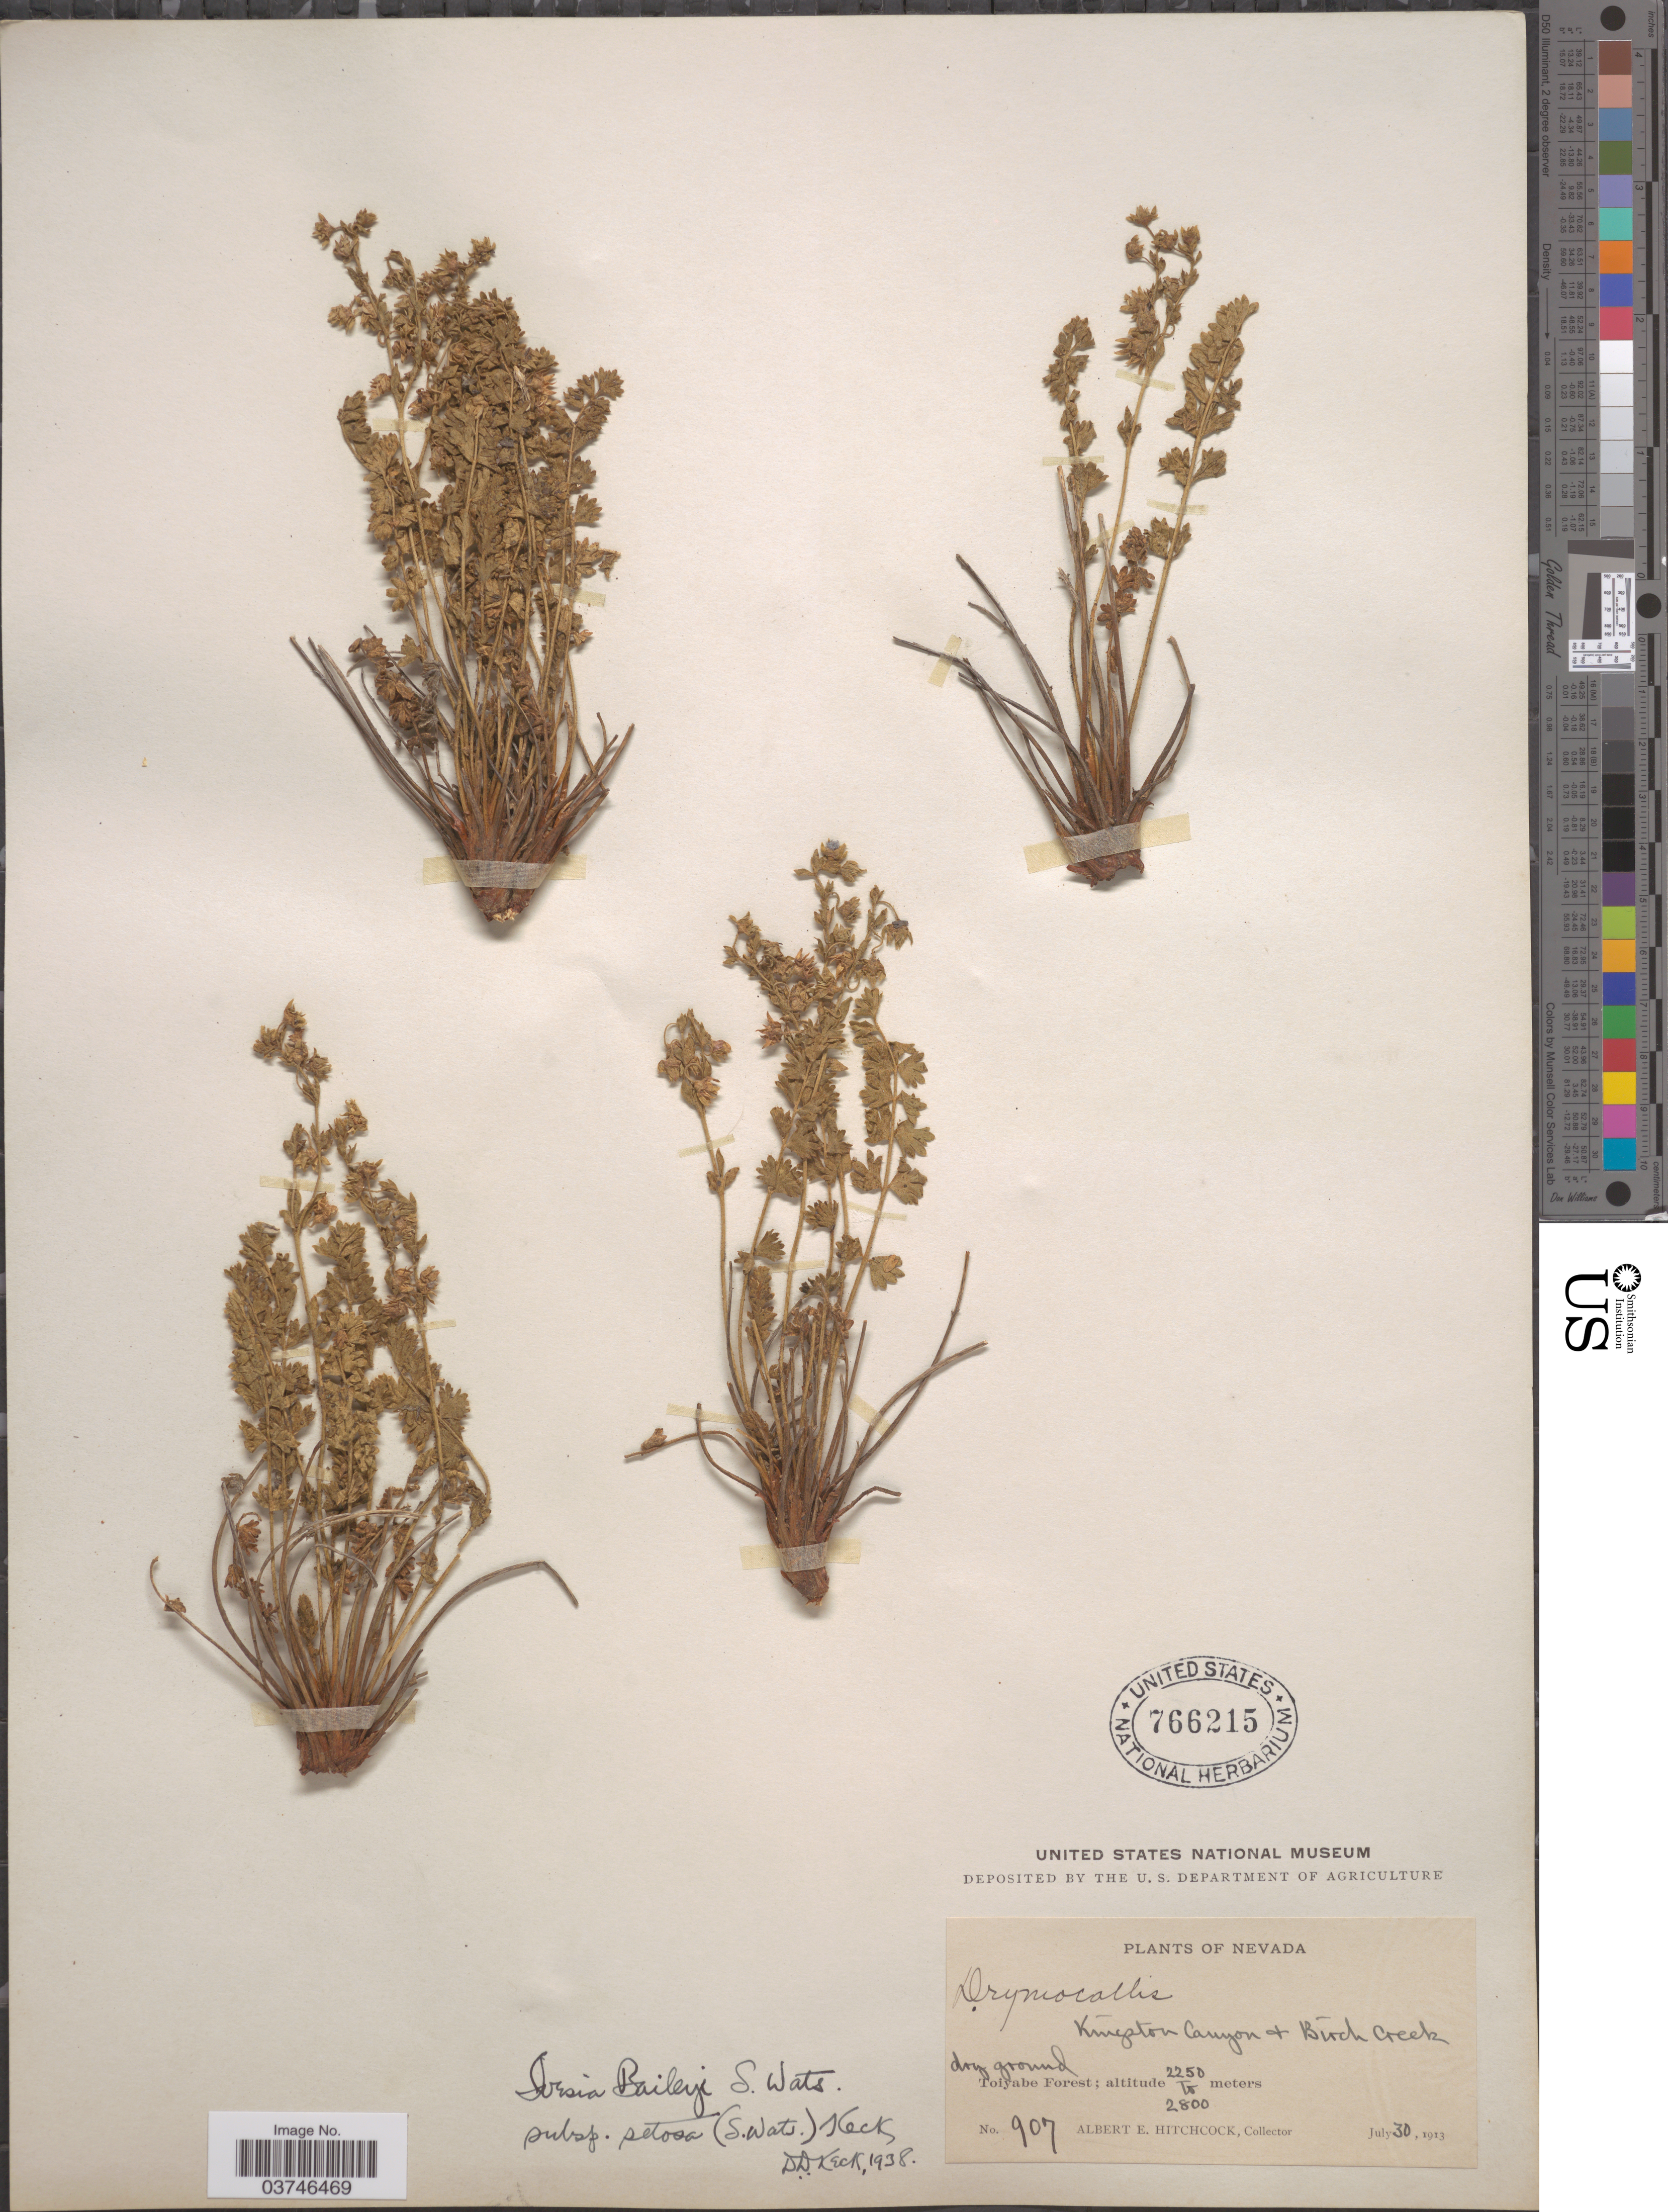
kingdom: Plantae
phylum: Tracheophyta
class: Magnoliopsida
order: Rosales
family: Rosaceae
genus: Potentilla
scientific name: Potentilla setosa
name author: (S. Watson) Mosyakin & Shiyan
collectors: A. Hitchcock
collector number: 907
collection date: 1913-07-30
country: United States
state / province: Nevada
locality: Toiyabe Forest.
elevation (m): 2250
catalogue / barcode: US 766215